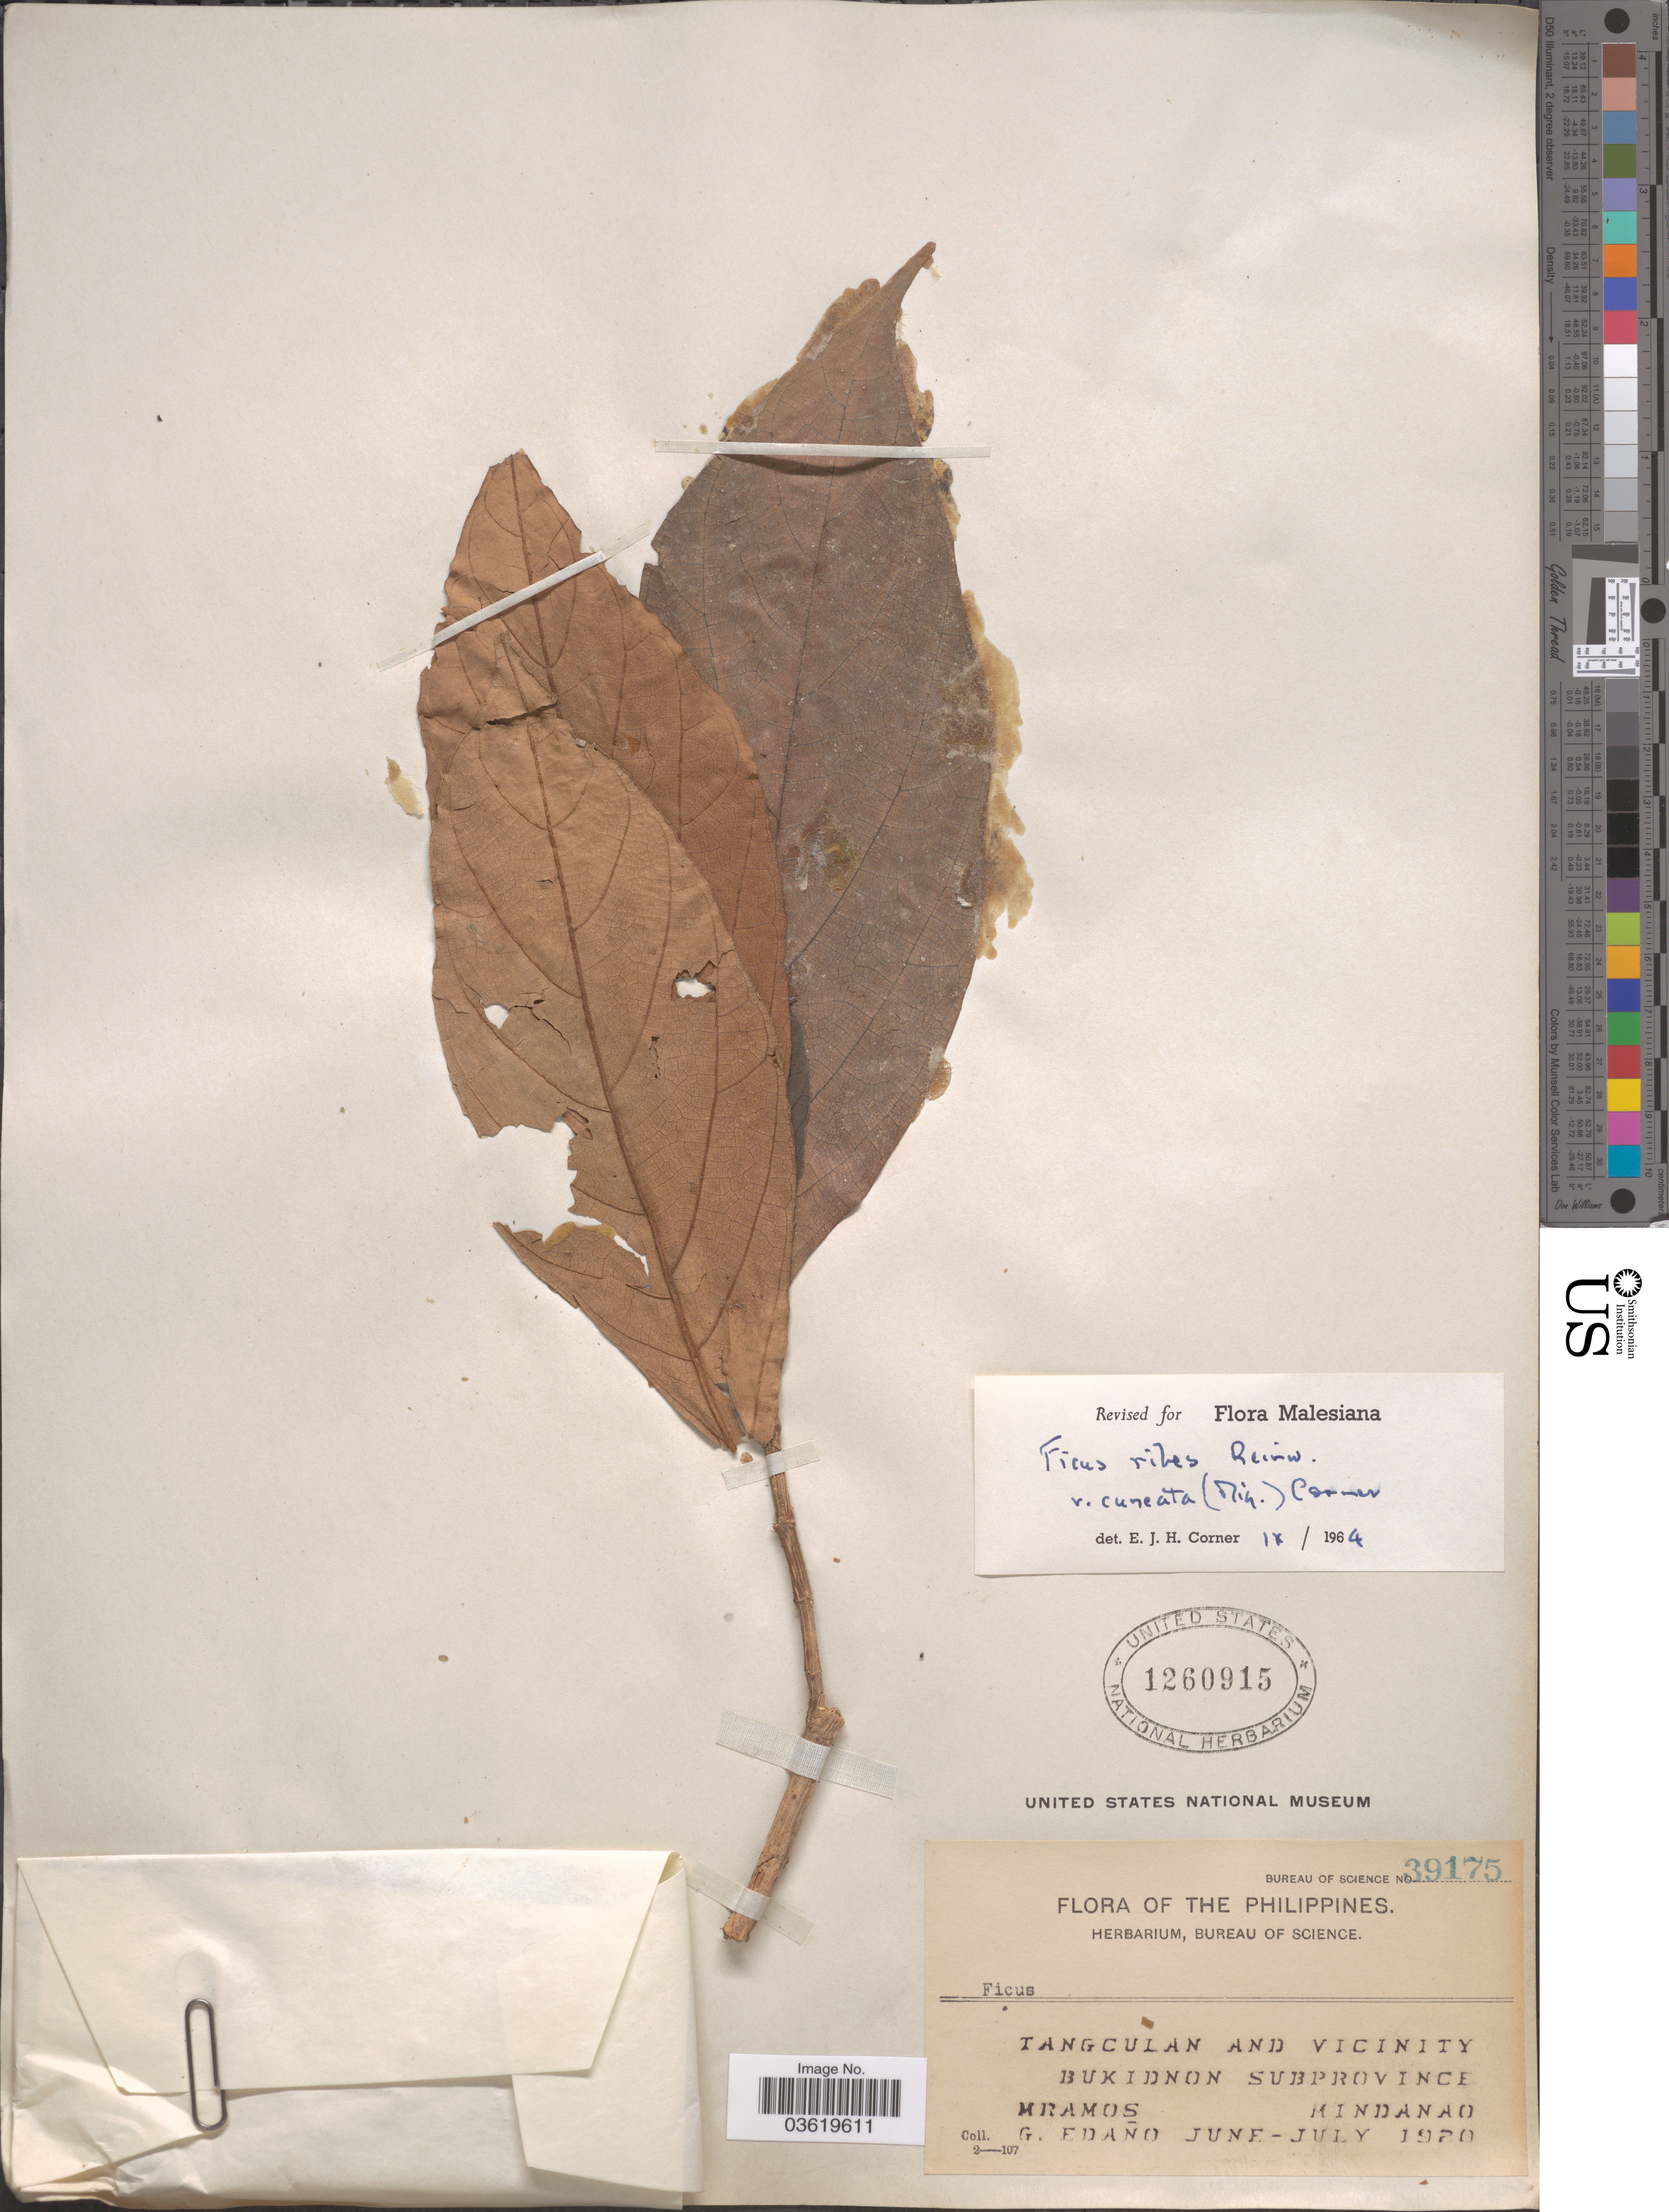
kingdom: Plantae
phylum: Tracheophyta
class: Magnoliopsida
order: Rosales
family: Moraceae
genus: Ficus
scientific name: Ficus ribes var. cuneata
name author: (Miq.) Corner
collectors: M. Ramos & G. Edaño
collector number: Bureau of Science 39175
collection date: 1920-06/1920-07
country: Philippines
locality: Tangculan and vicinity. Bukidnon Subprovince. Mindanao.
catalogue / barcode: US 1260915